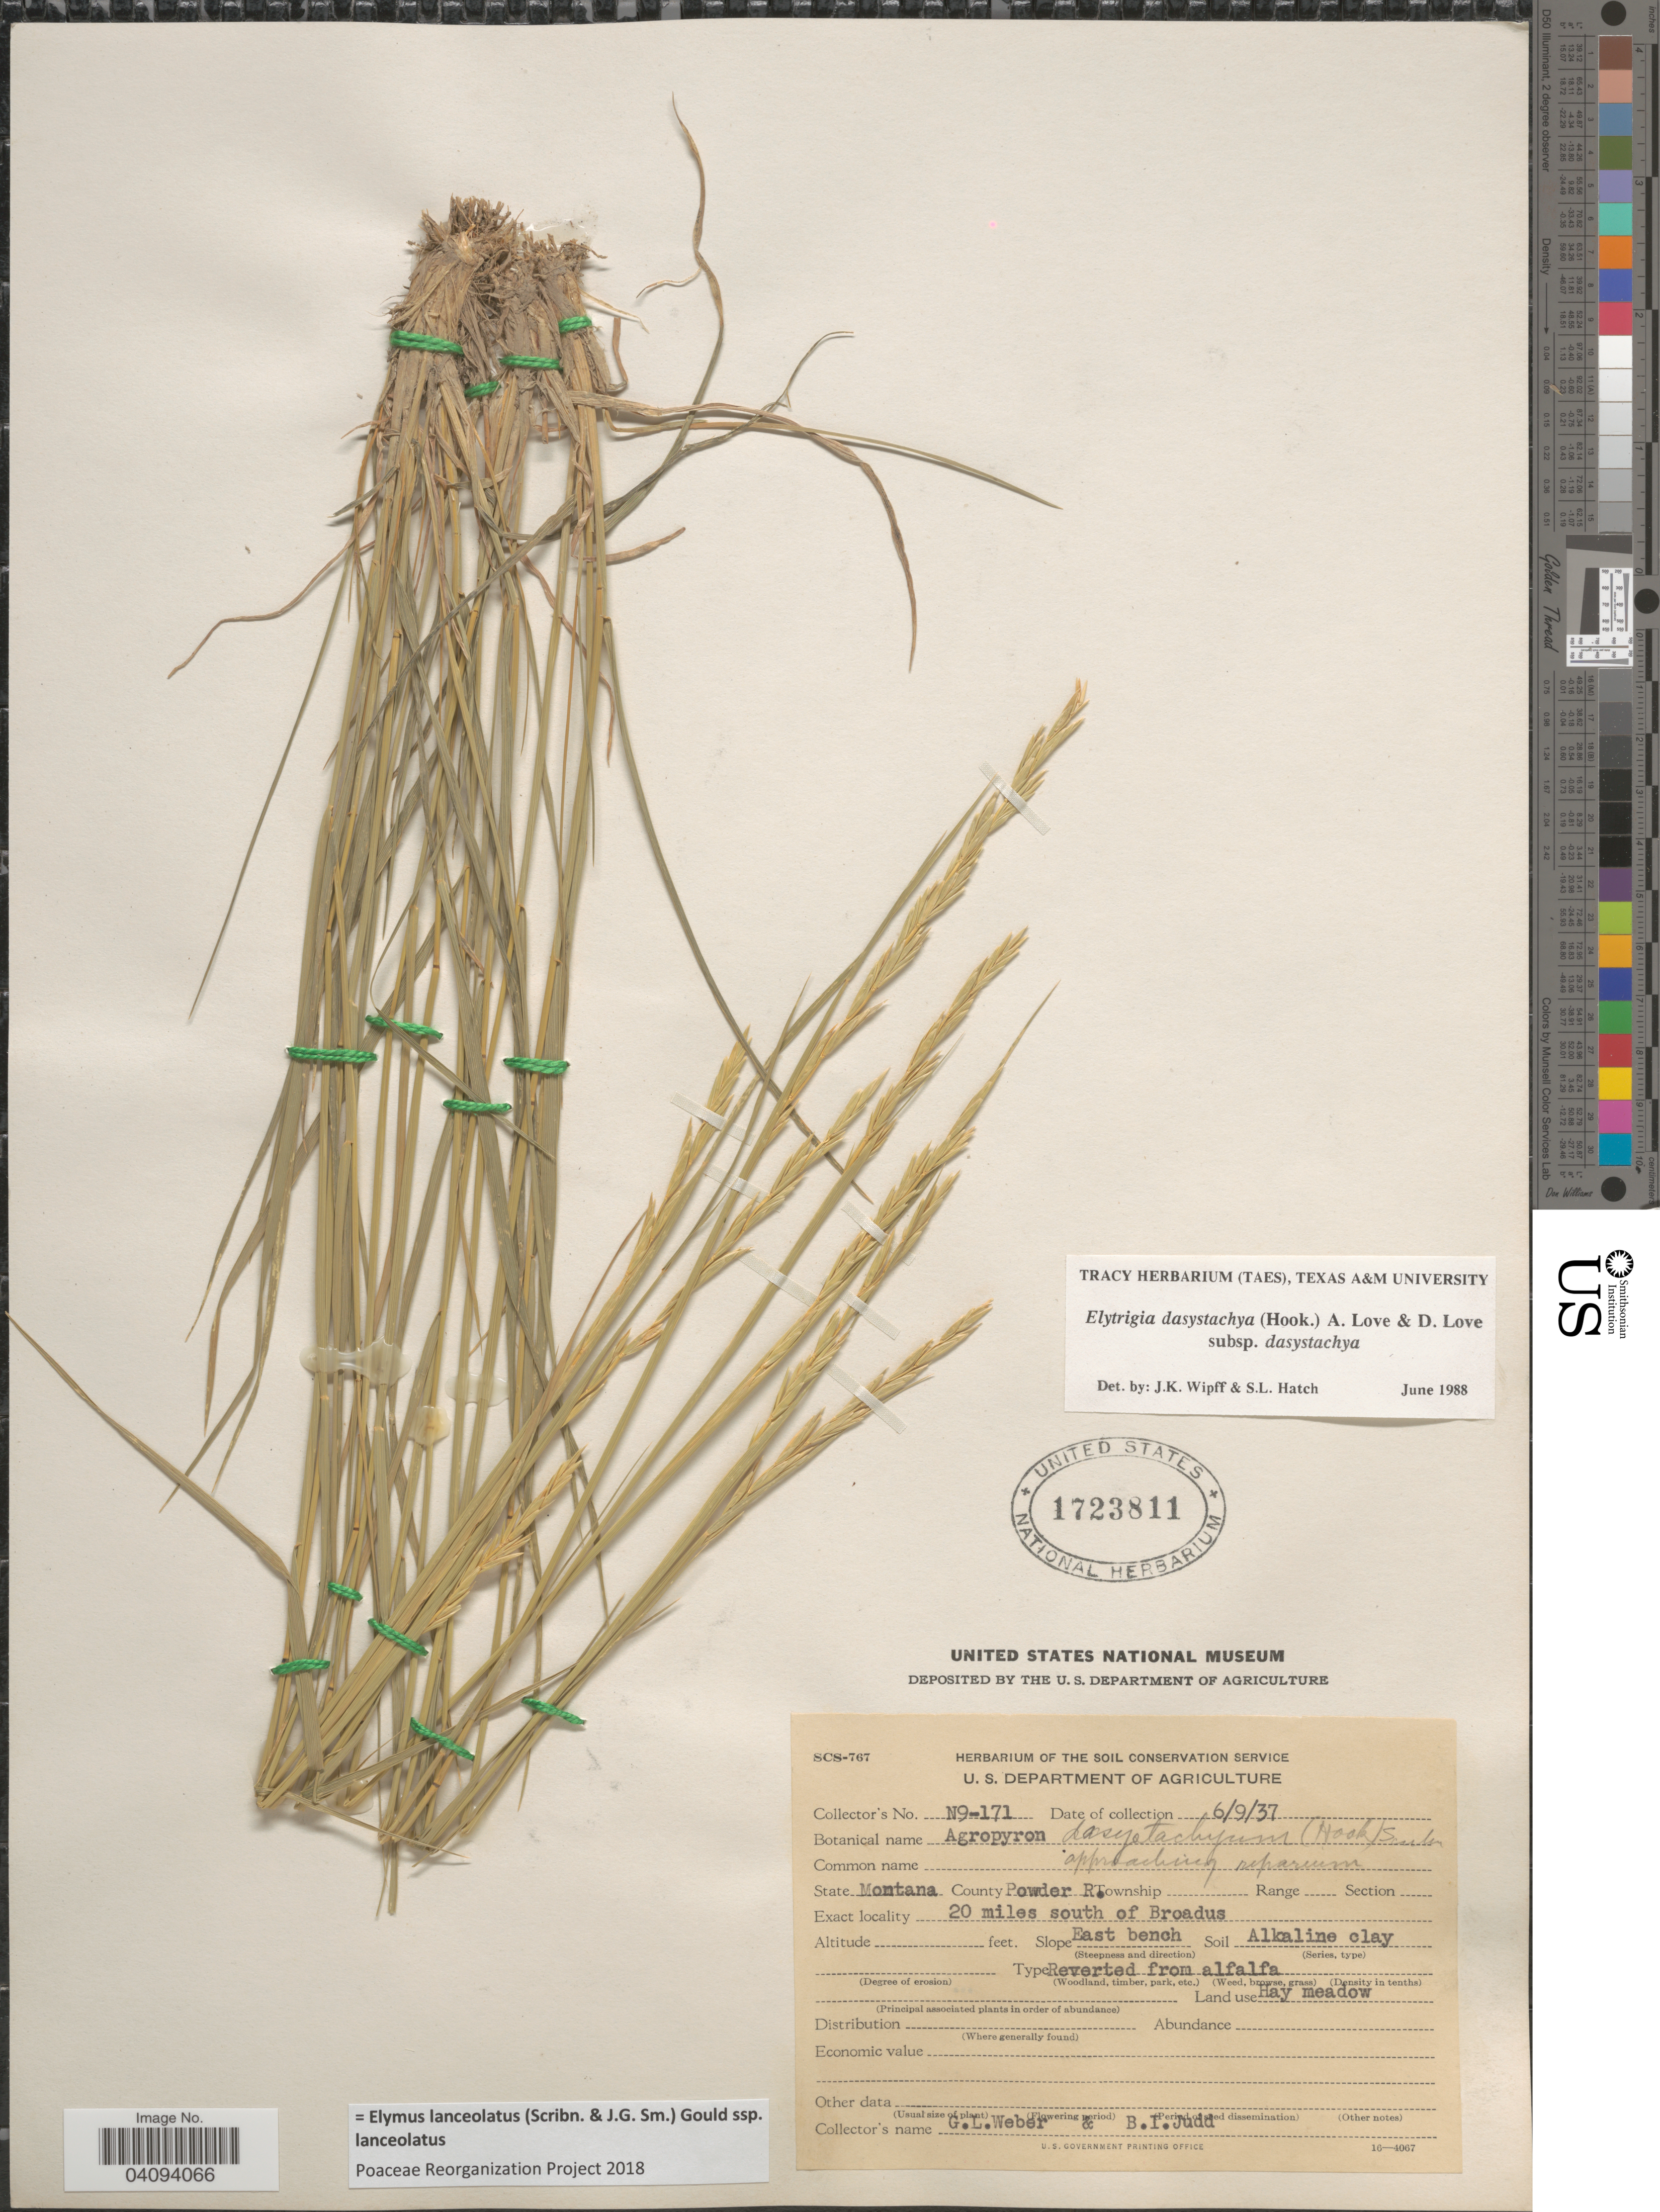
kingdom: Plantae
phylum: Tracheophyta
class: Liliopsida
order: Poales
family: Poaceae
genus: Elymus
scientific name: Elymus lanceolatus subsp. lanceolatus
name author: (Scribn. & J.G. Sm.) Gould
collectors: G. Weber & B. Judd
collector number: N9-171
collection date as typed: Transcribed d/m/y: 9/6/37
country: United States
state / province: Montana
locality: County Powder. 20 miles south of Broadus. Slope East bench.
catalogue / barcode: US 1723811